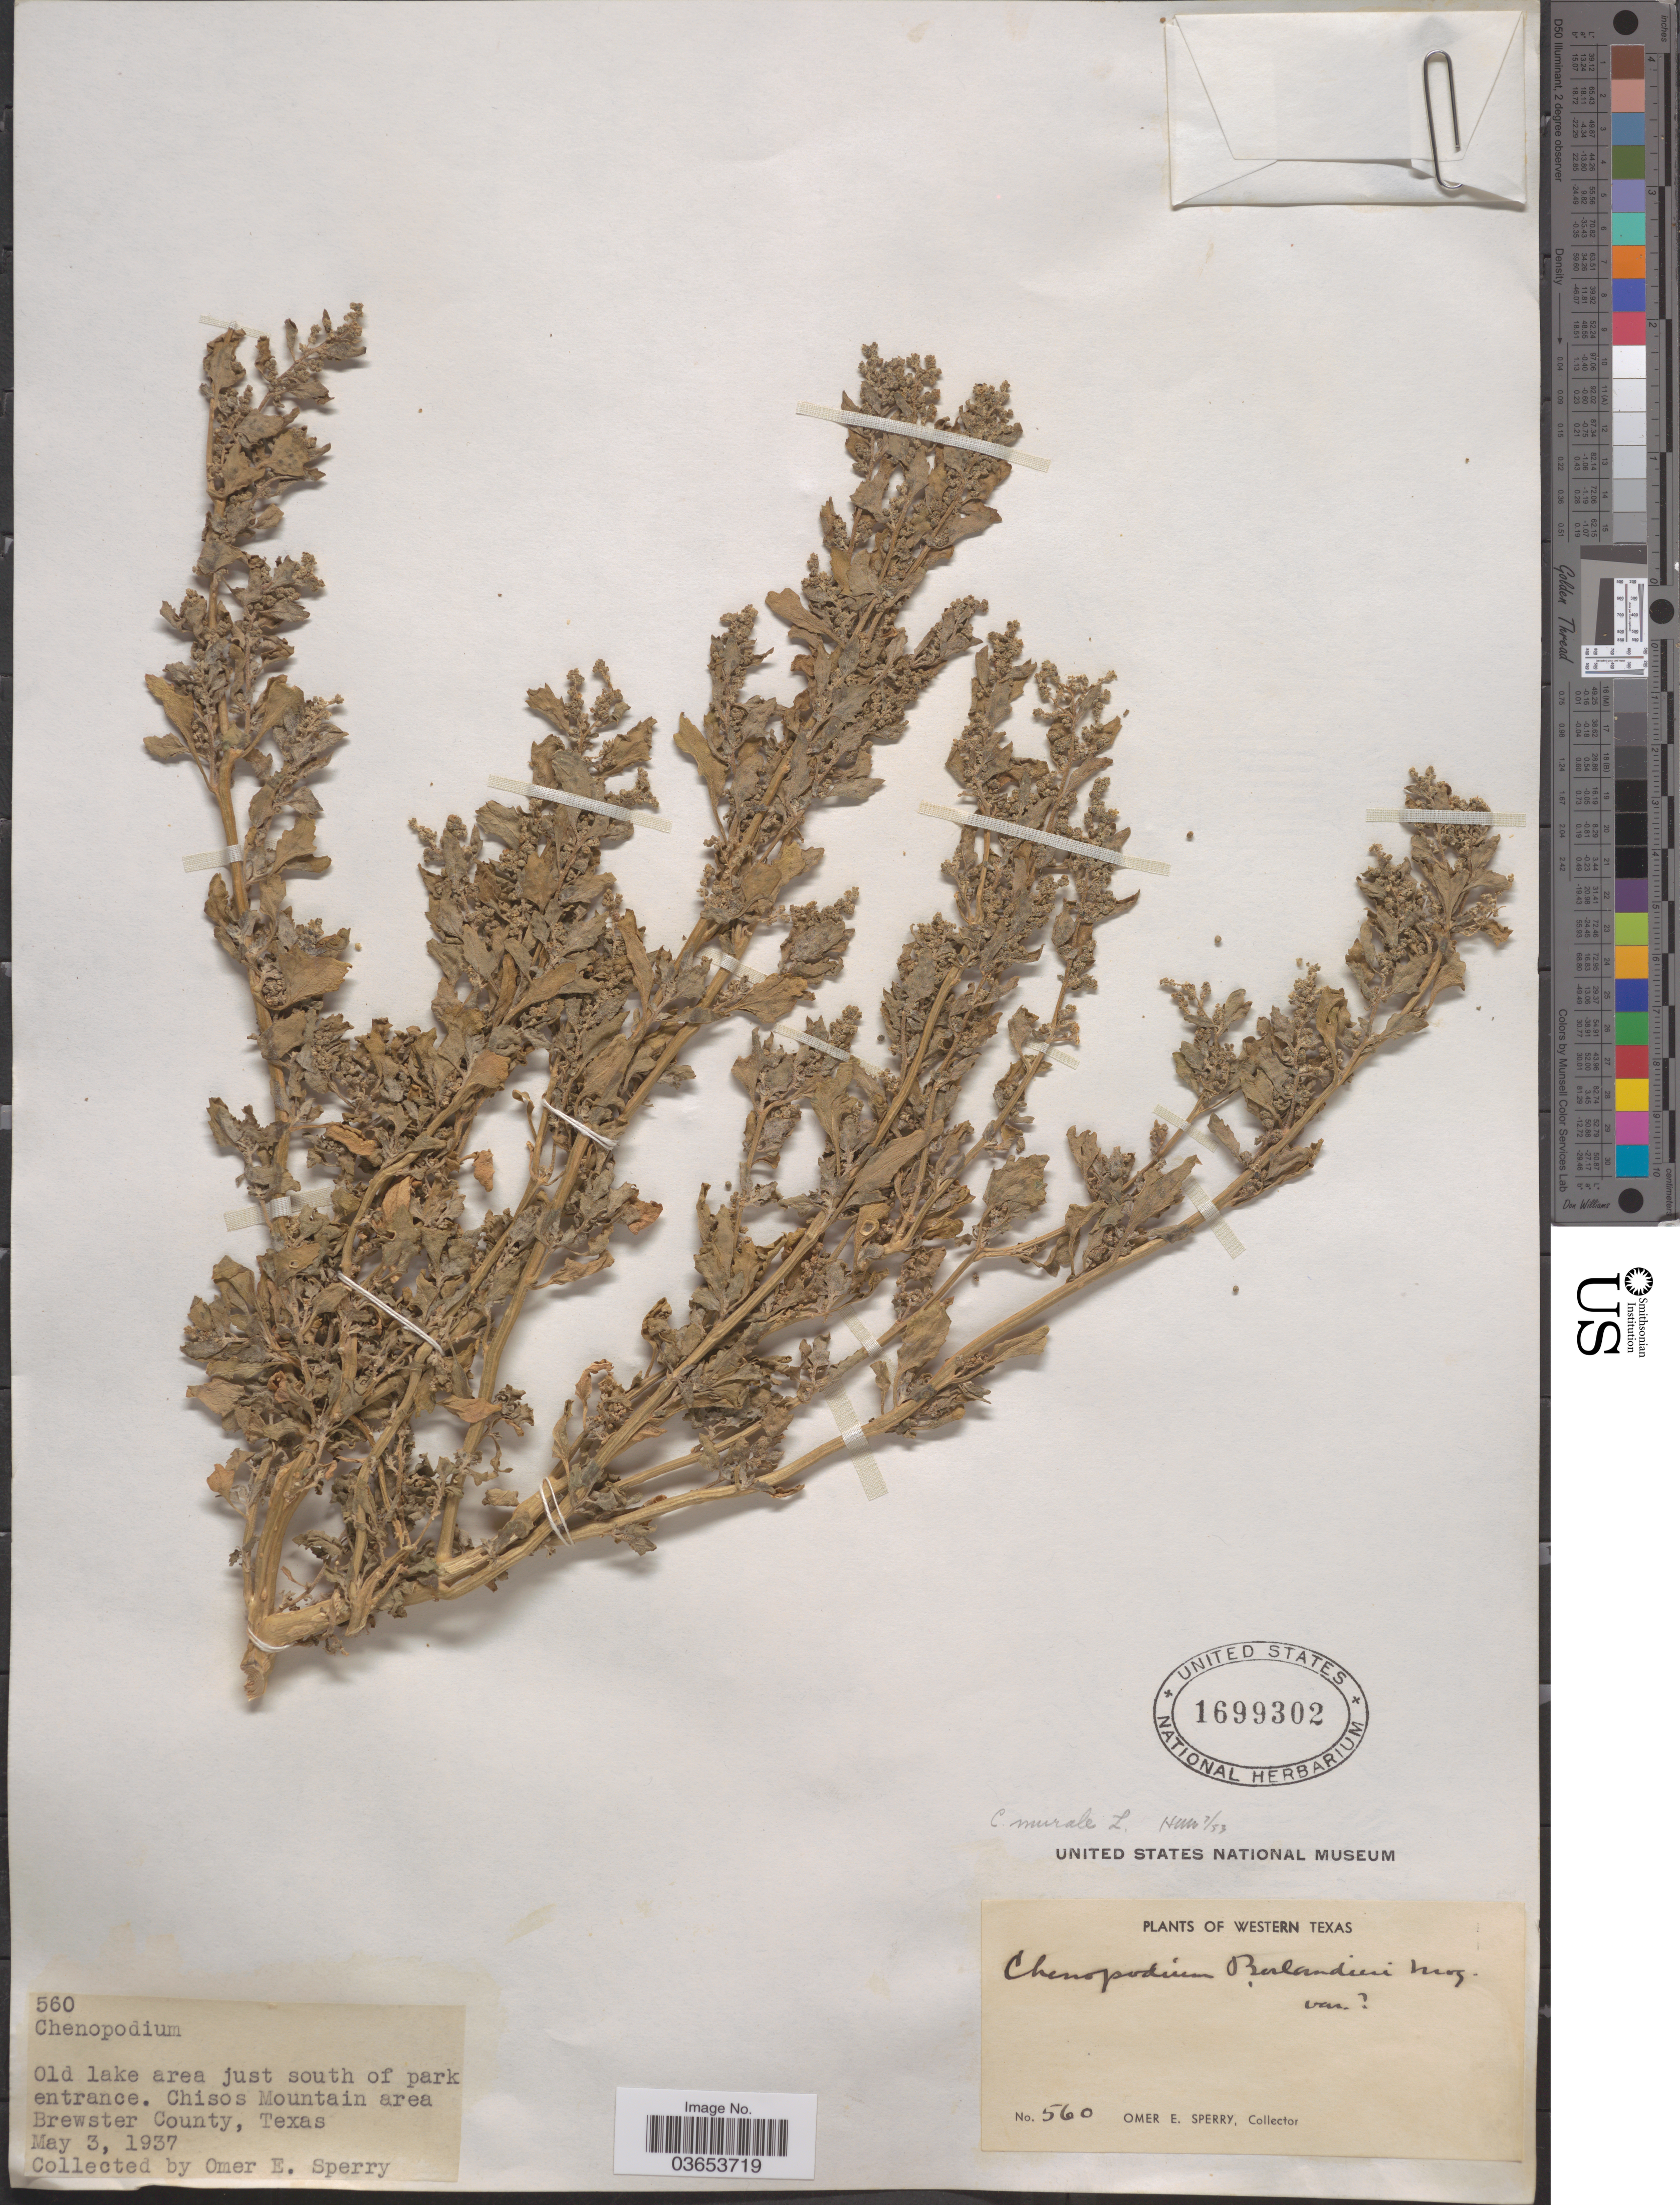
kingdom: Plantae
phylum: Tracheophyta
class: Magnoliopsida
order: Caryophyllales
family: Amaranthaceae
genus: Chenopodium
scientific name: Chenopodium murale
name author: L.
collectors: O. E. Sperry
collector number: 560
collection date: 1937-05-03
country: United States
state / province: Texas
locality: Western Texas. Old lake area just south of park entrance. Chisos Mountain area. Brewster County.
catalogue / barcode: US 1699302